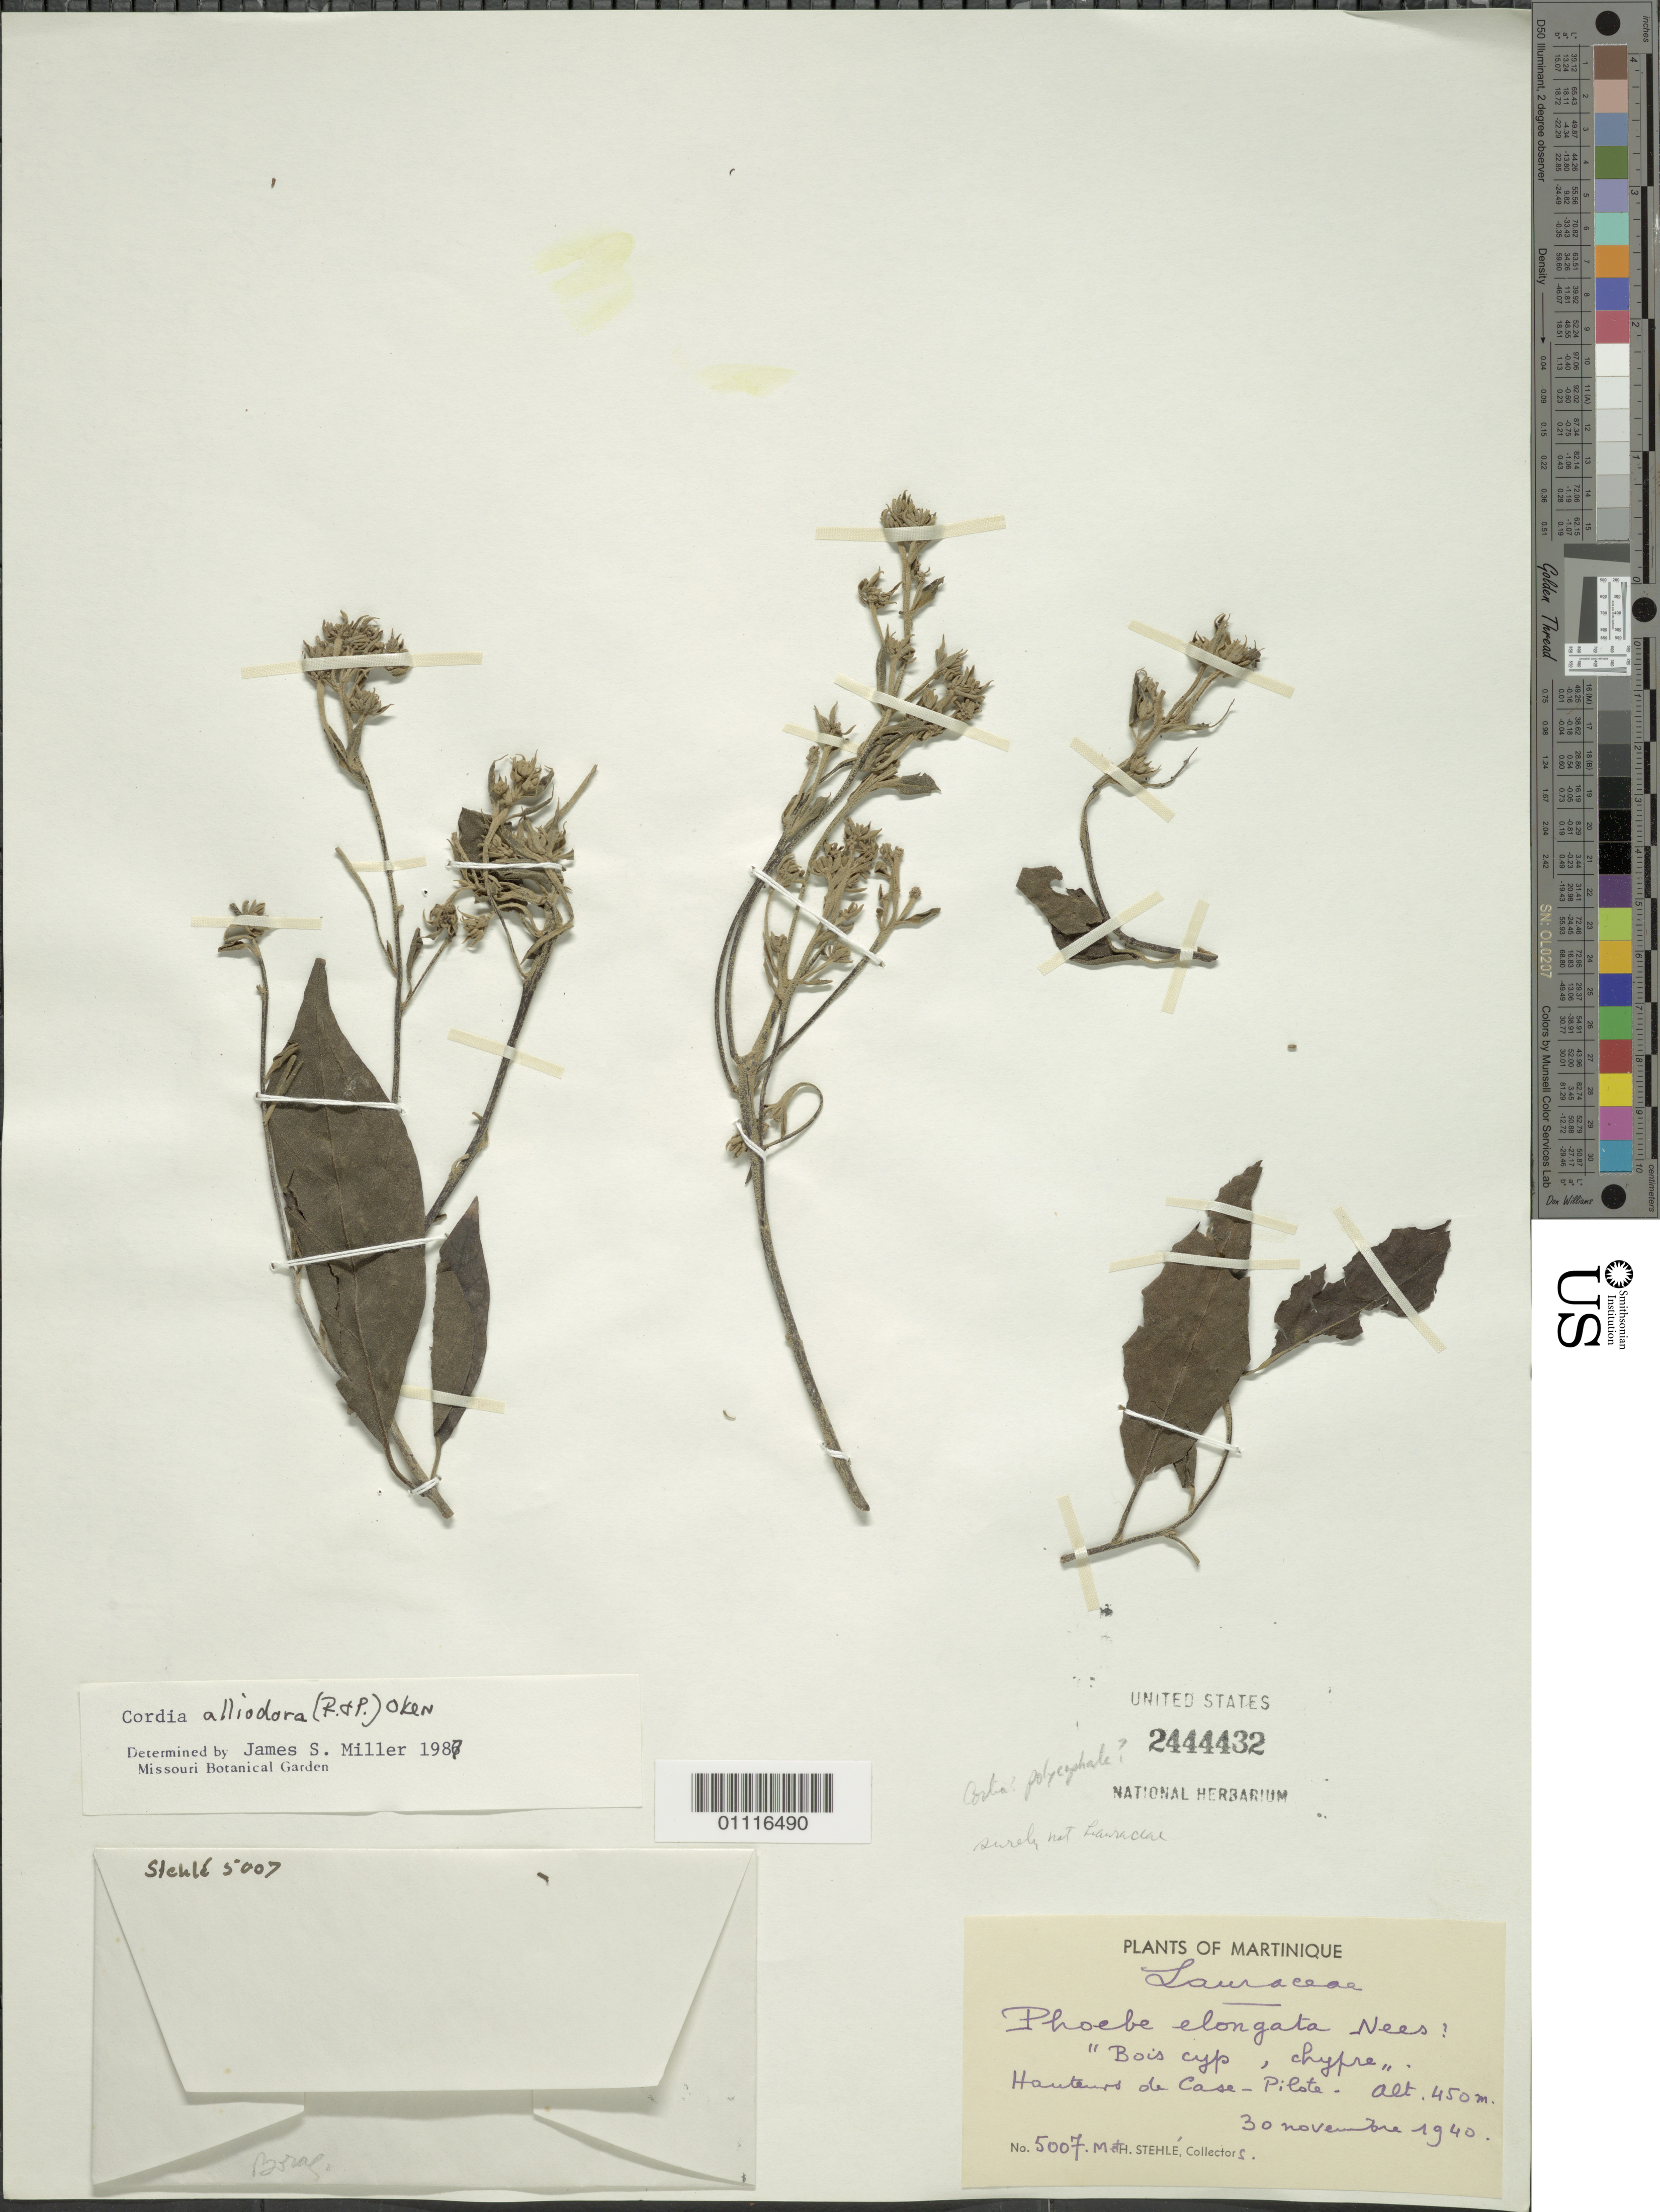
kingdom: Plantae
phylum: Tracheophyta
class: Magnoliopsida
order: Boraginales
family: Cordiaceae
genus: Cordia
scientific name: Cordia alliodora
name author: (Ruiz & Pav.) Oken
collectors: H. Stehlé & M. Stehlé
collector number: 5007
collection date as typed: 30 Nov 1940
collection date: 1940-11-30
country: Martinique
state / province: Saint-Pierre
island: Martinique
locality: Hauteurs de Case-Pilote.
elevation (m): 450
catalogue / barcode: US 2444432